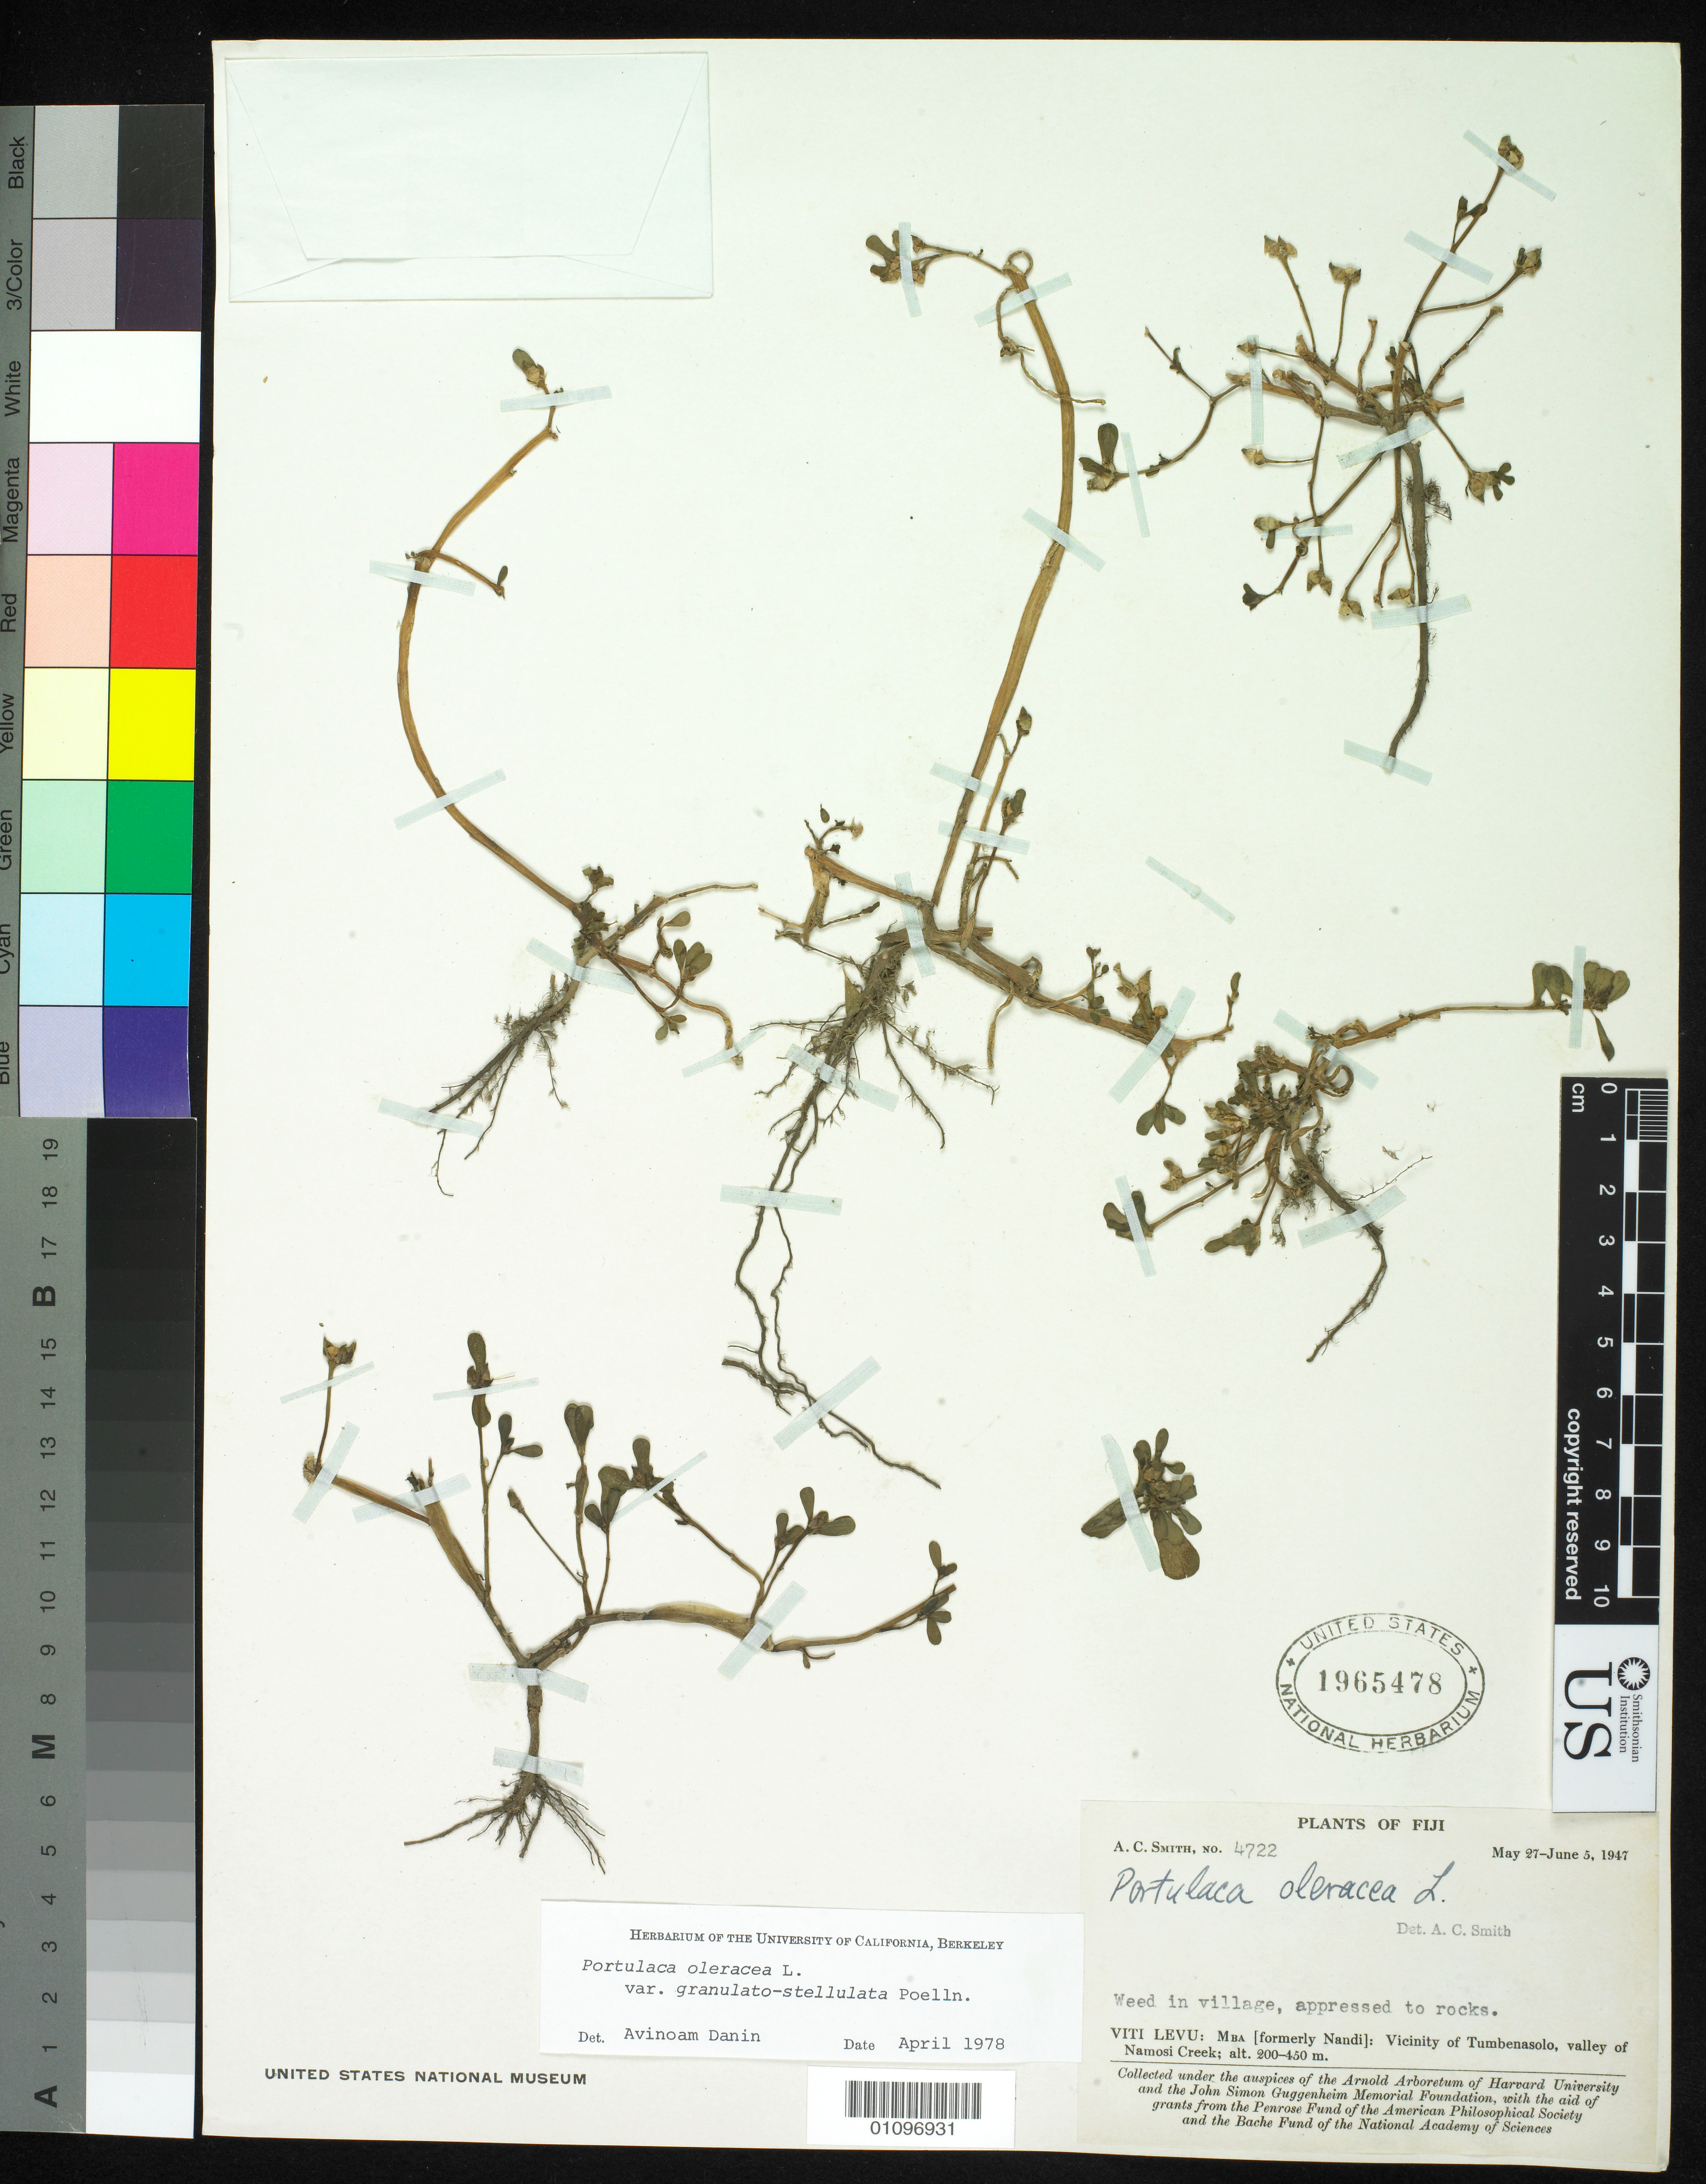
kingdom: Plantae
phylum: Tracheophyta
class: Magnoliopsida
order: Caryophyllales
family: Portulacaceae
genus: Portulaca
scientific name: Portulaca oleracea var. granulatostellulata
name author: Poelln.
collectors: A. C. Smith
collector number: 4722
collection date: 1947-05-27/1947-06-05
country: Fiji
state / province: Mba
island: Viti Levu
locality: Vicinity of Tumbenasolo, valley of Namosi Creek.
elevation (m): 200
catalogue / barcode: US 1965478